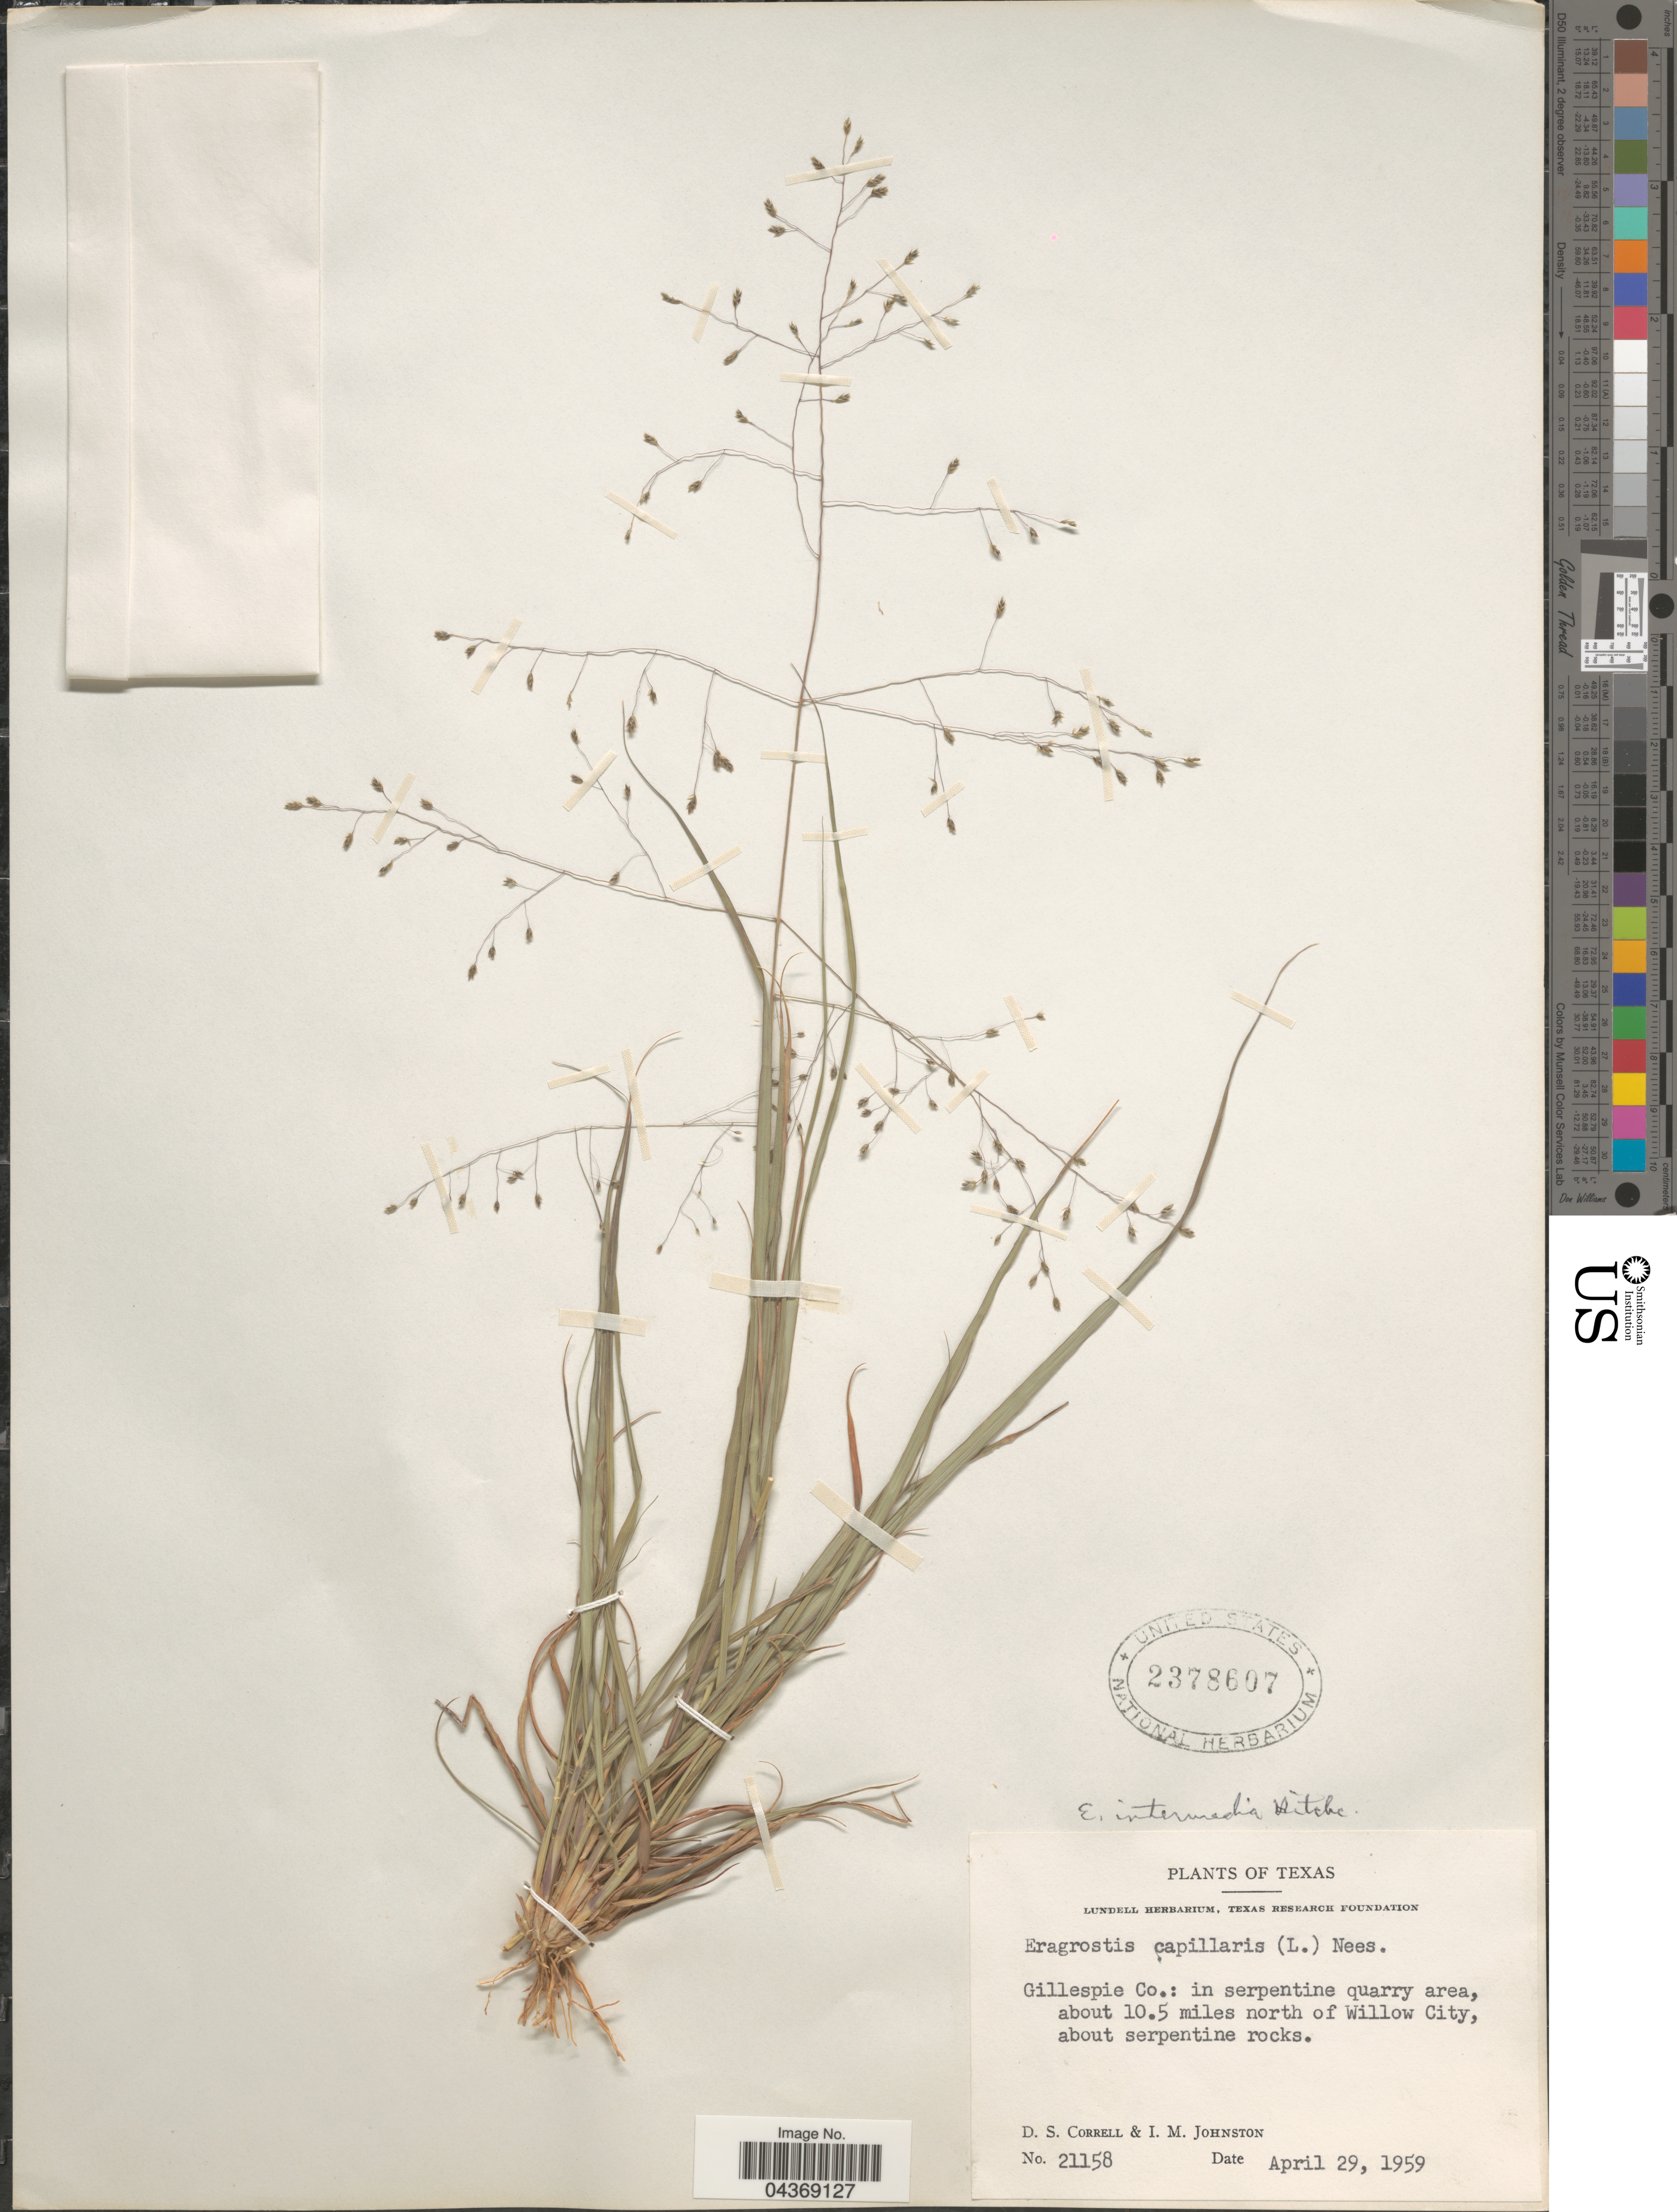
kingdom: Plantae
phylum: Tracheophyta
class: Liliopsida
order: Poales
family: Poaceae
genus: Eragrostis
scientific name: Eragrostis intermedia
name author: Hitchc.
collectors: D. S. Correll & I.M. Johnston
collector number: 21158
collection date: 1959-04-29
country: United States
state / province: Texas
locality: Gillespie Co.: in serpentine quarry area, about 10.5 miles north of Willow City, about serpentine rocks.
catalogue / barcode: US 2378607